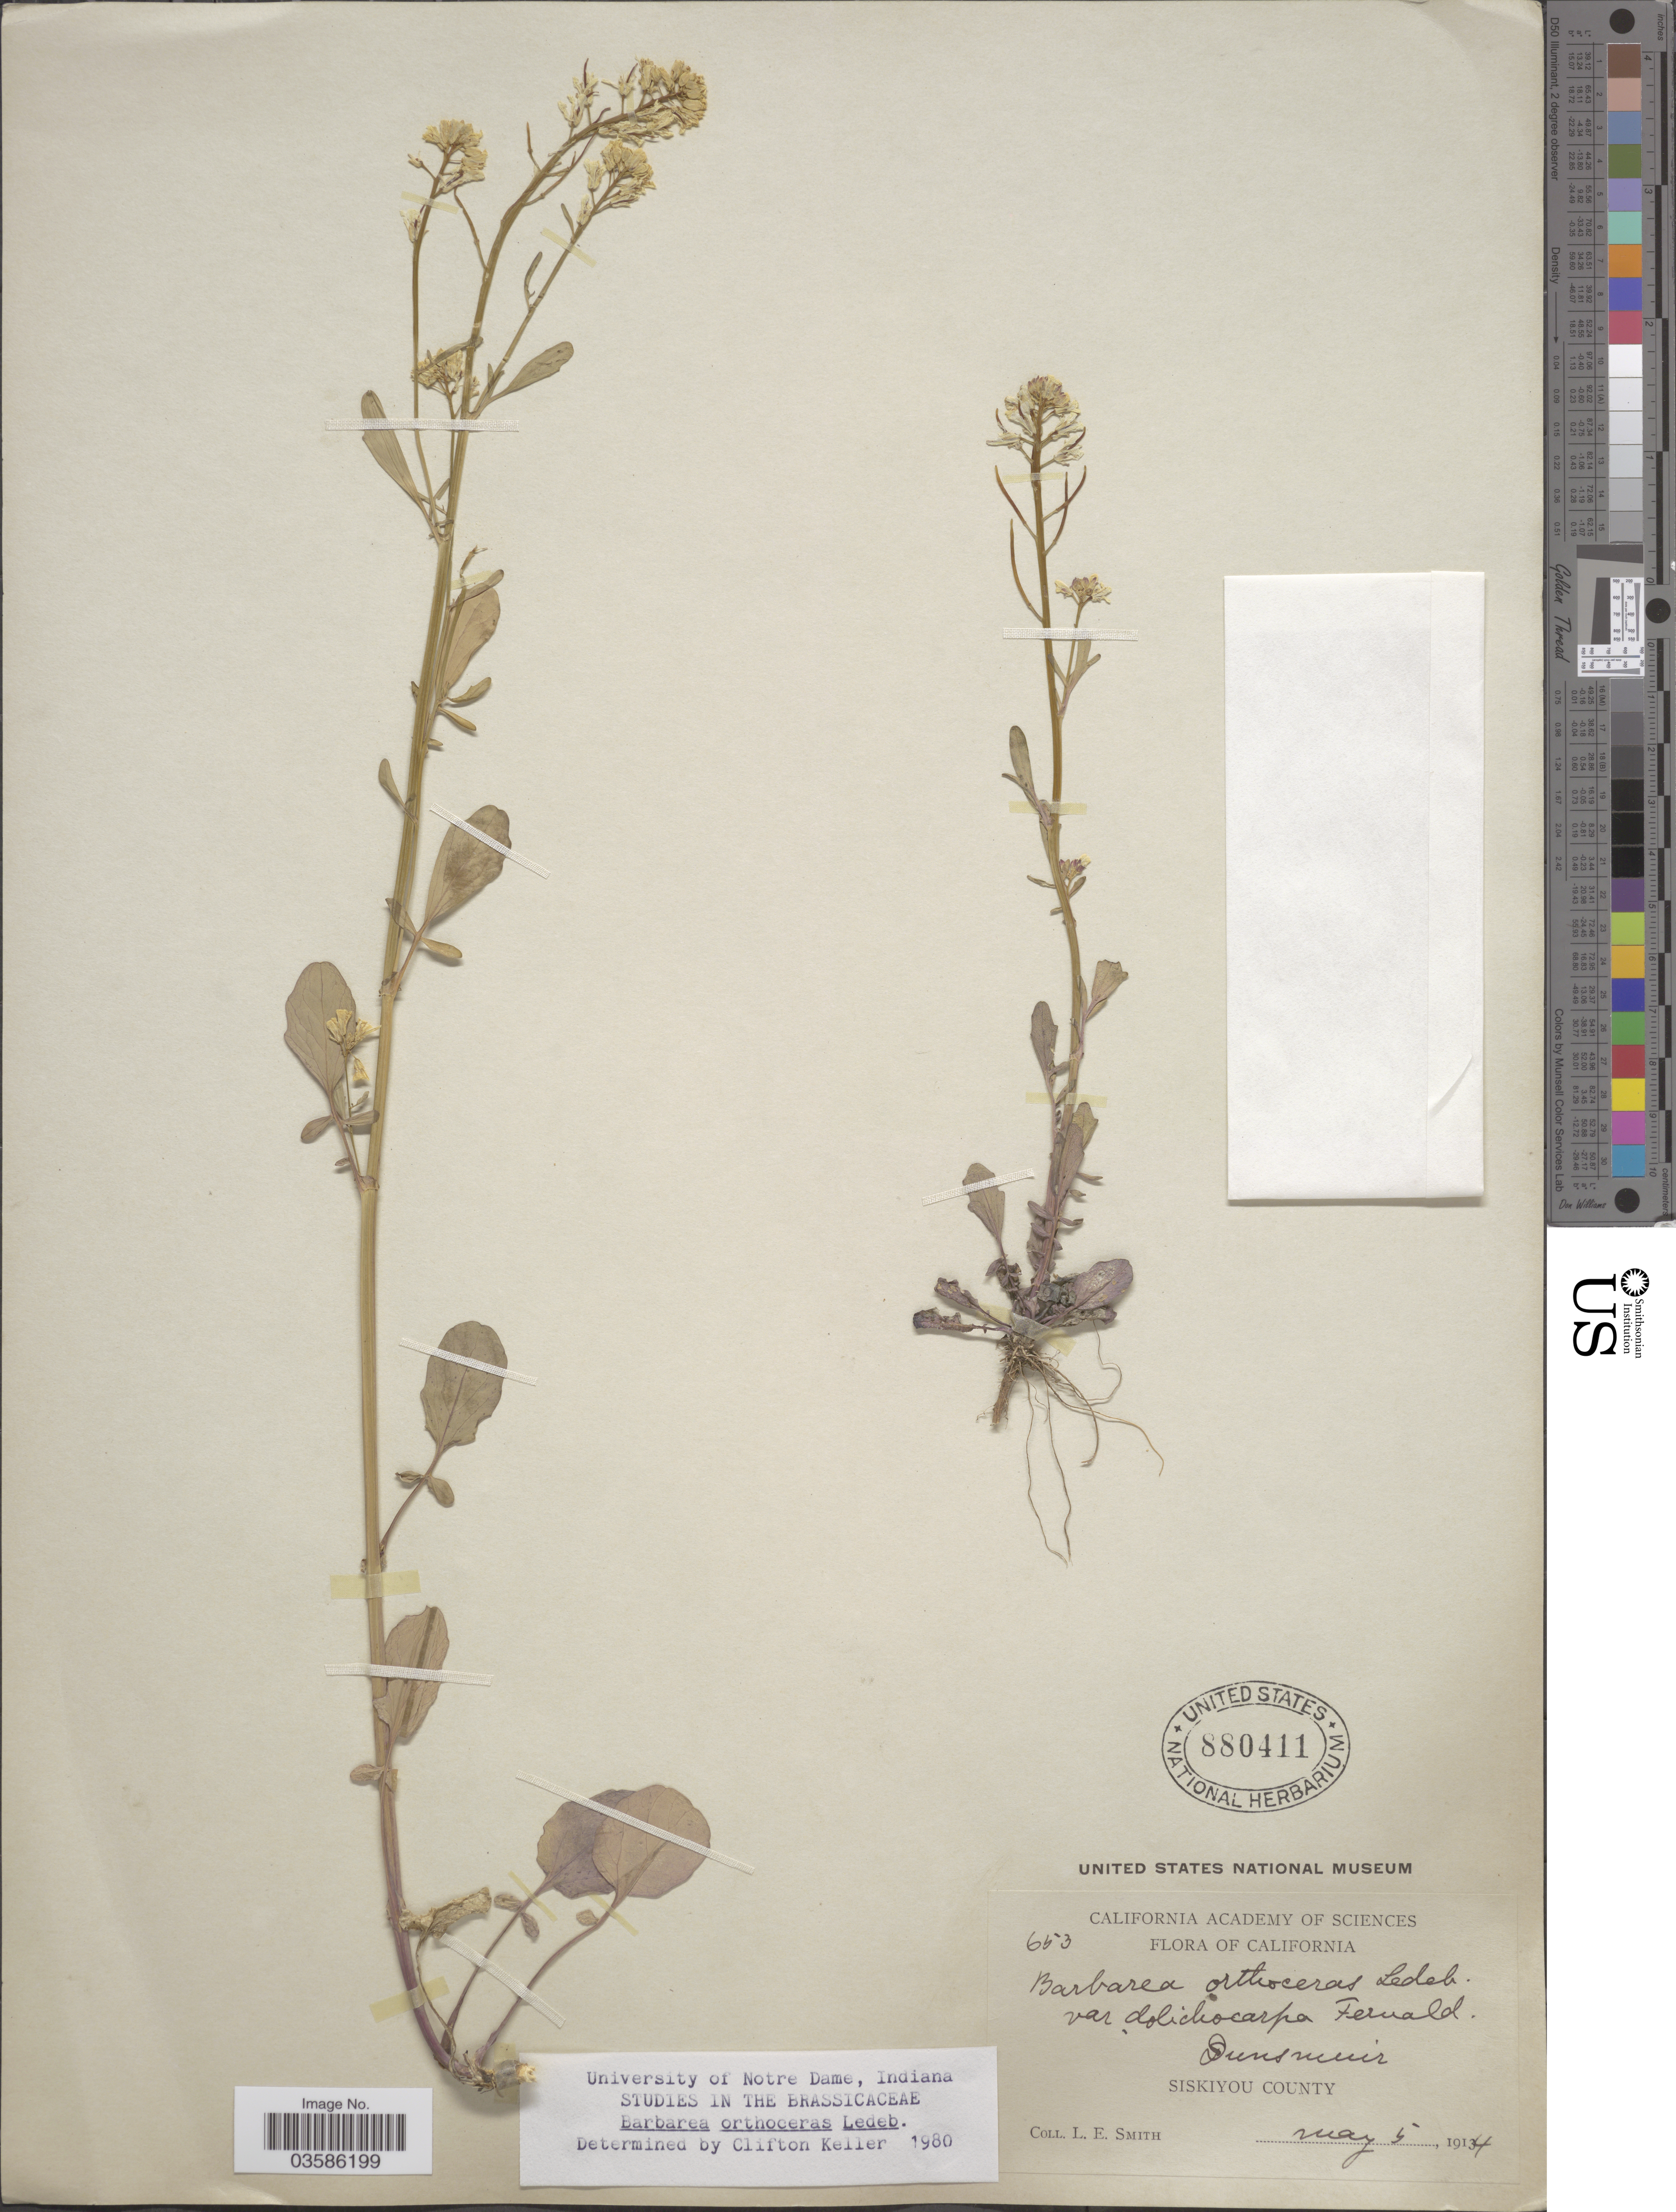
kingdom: Plantae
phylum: Tracheophyta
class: Magnoliopsida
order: Brassicales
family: Brassicaceae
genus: Barbarea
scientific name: Barbarea orthoceras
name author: Ledeb.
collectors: L. E. Smith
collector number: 653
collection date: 1914-05-05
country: United States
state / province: California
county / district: Siskiyou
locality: Dunsmuir. Siskiyou County.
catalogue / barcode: US 880411